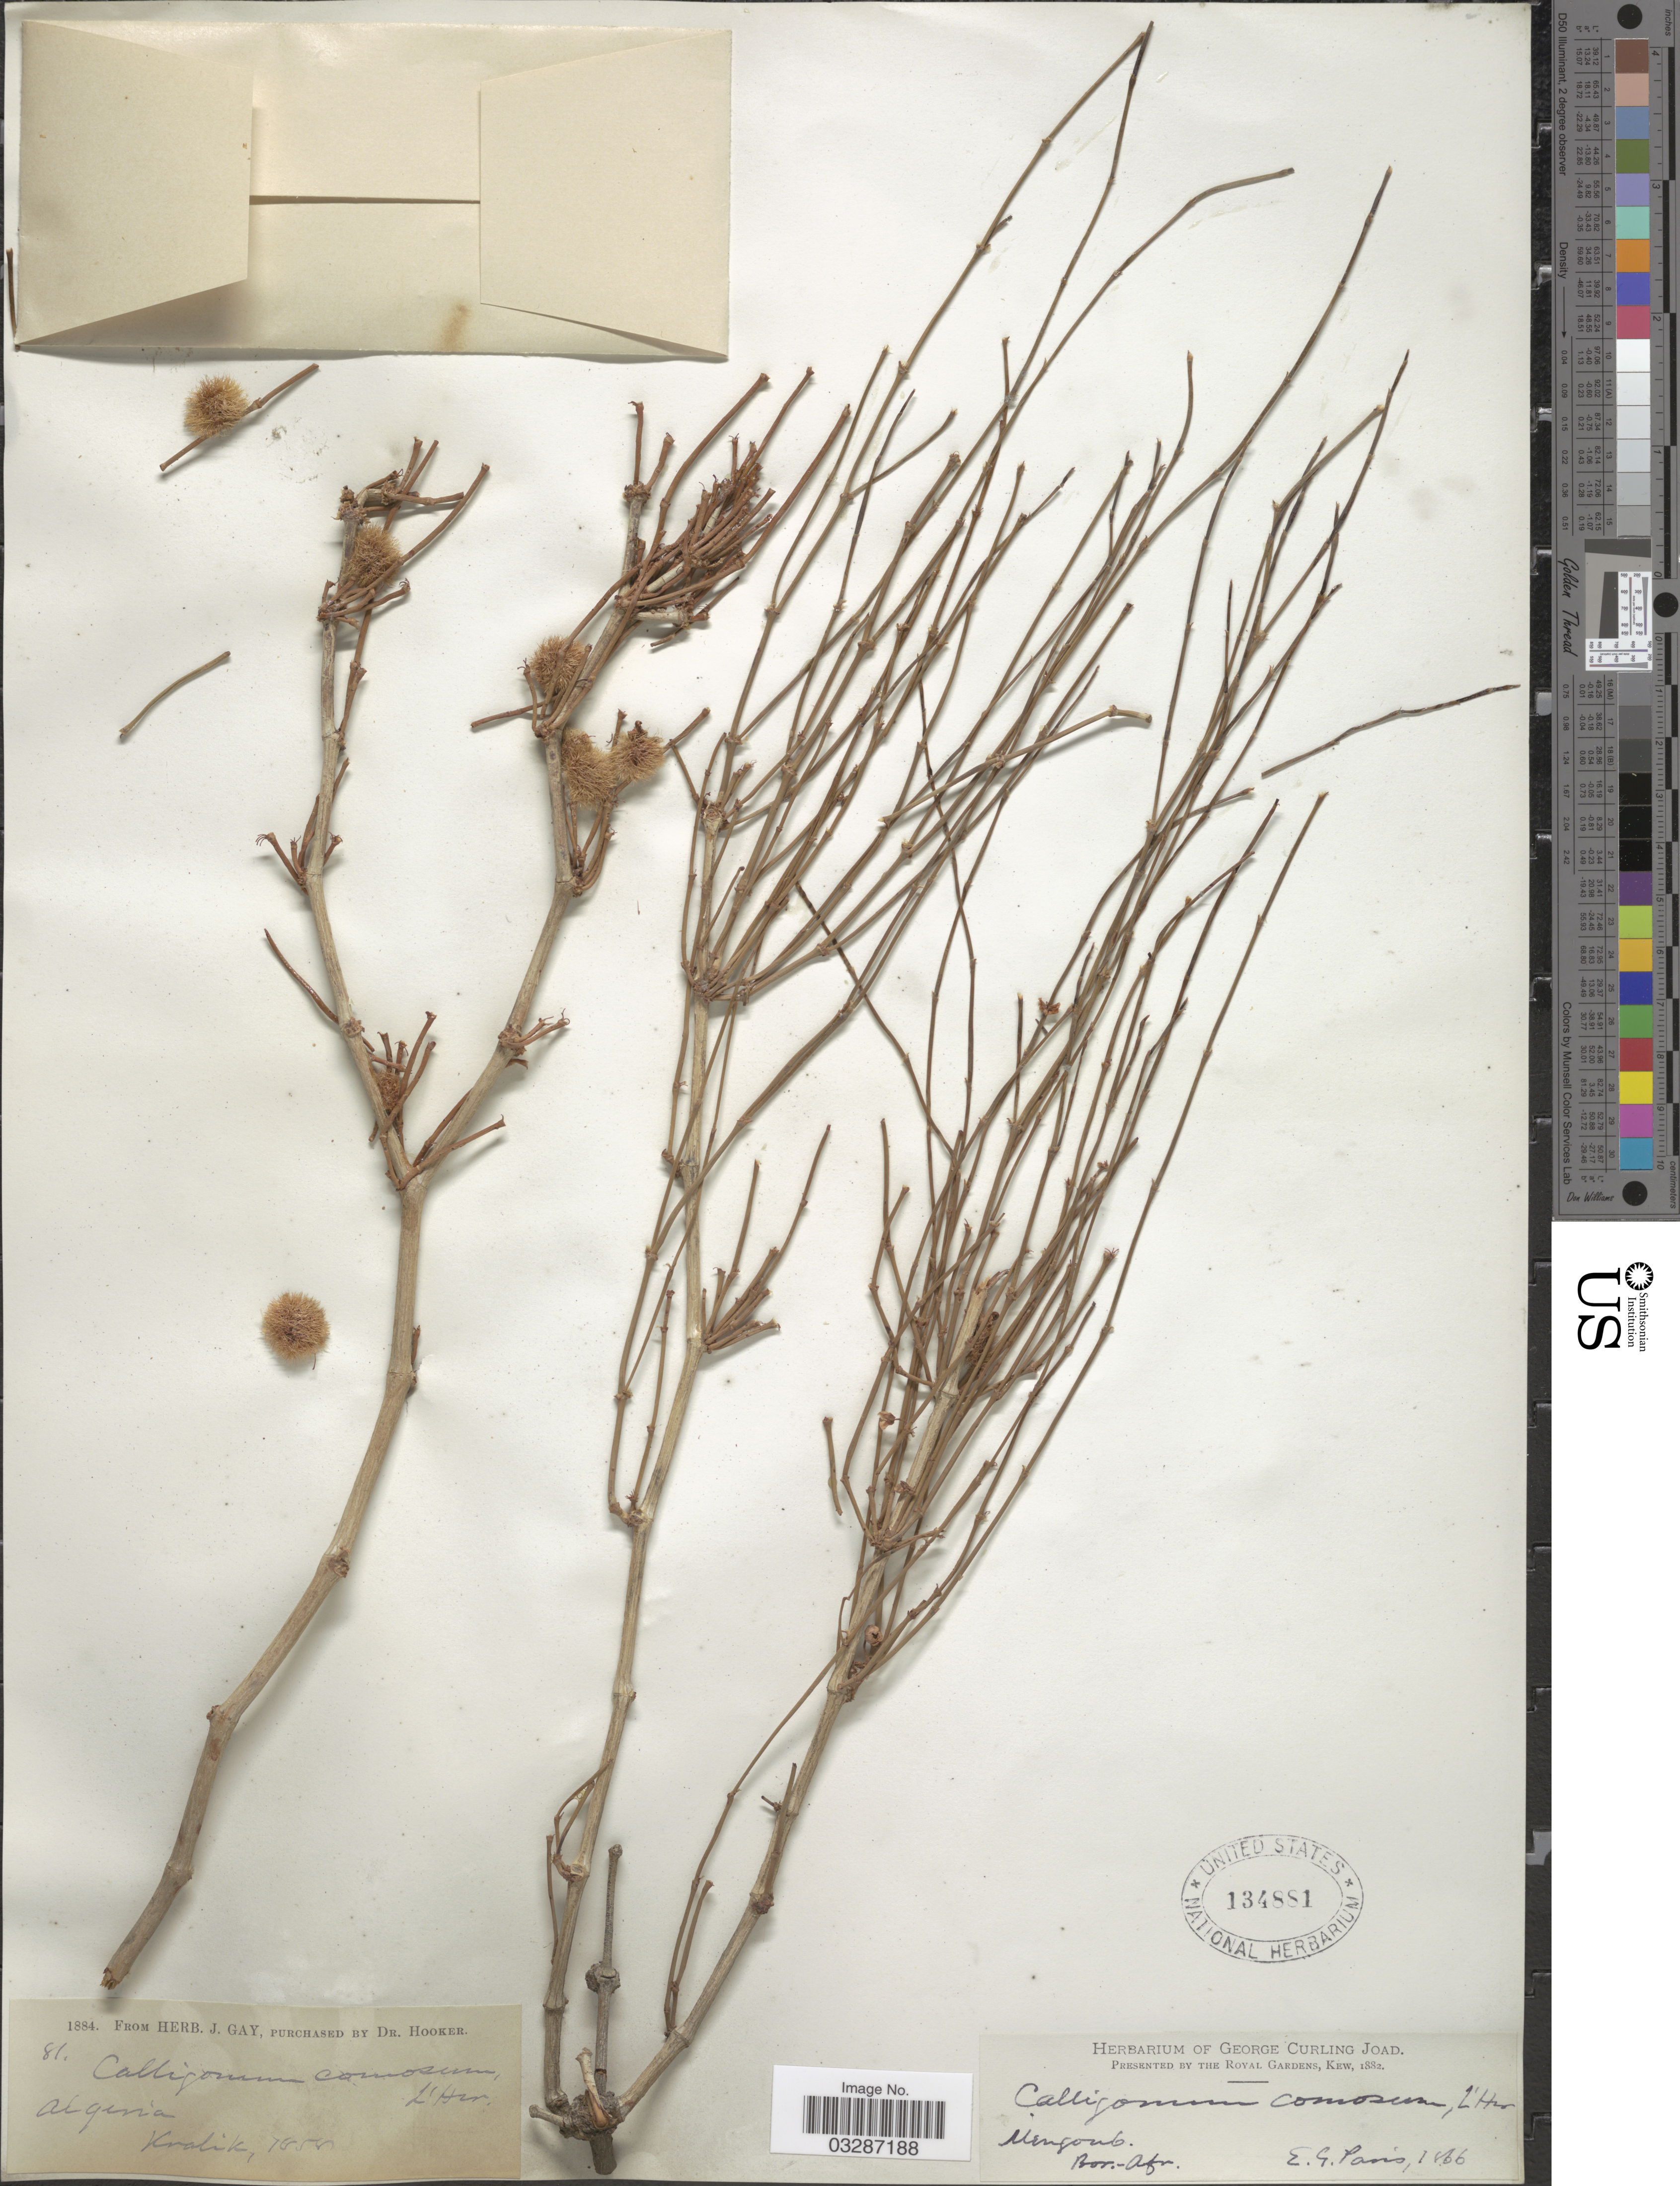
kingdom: Plantae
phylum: Tracheophyta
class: Magnoliopsida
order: Caryophyllales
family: Polygonaceae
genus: Calligonum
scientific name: Calligonum comosum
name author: L'Hér.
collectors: Kralik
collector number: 81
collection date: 1858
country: Algeria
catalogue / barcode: US 134881